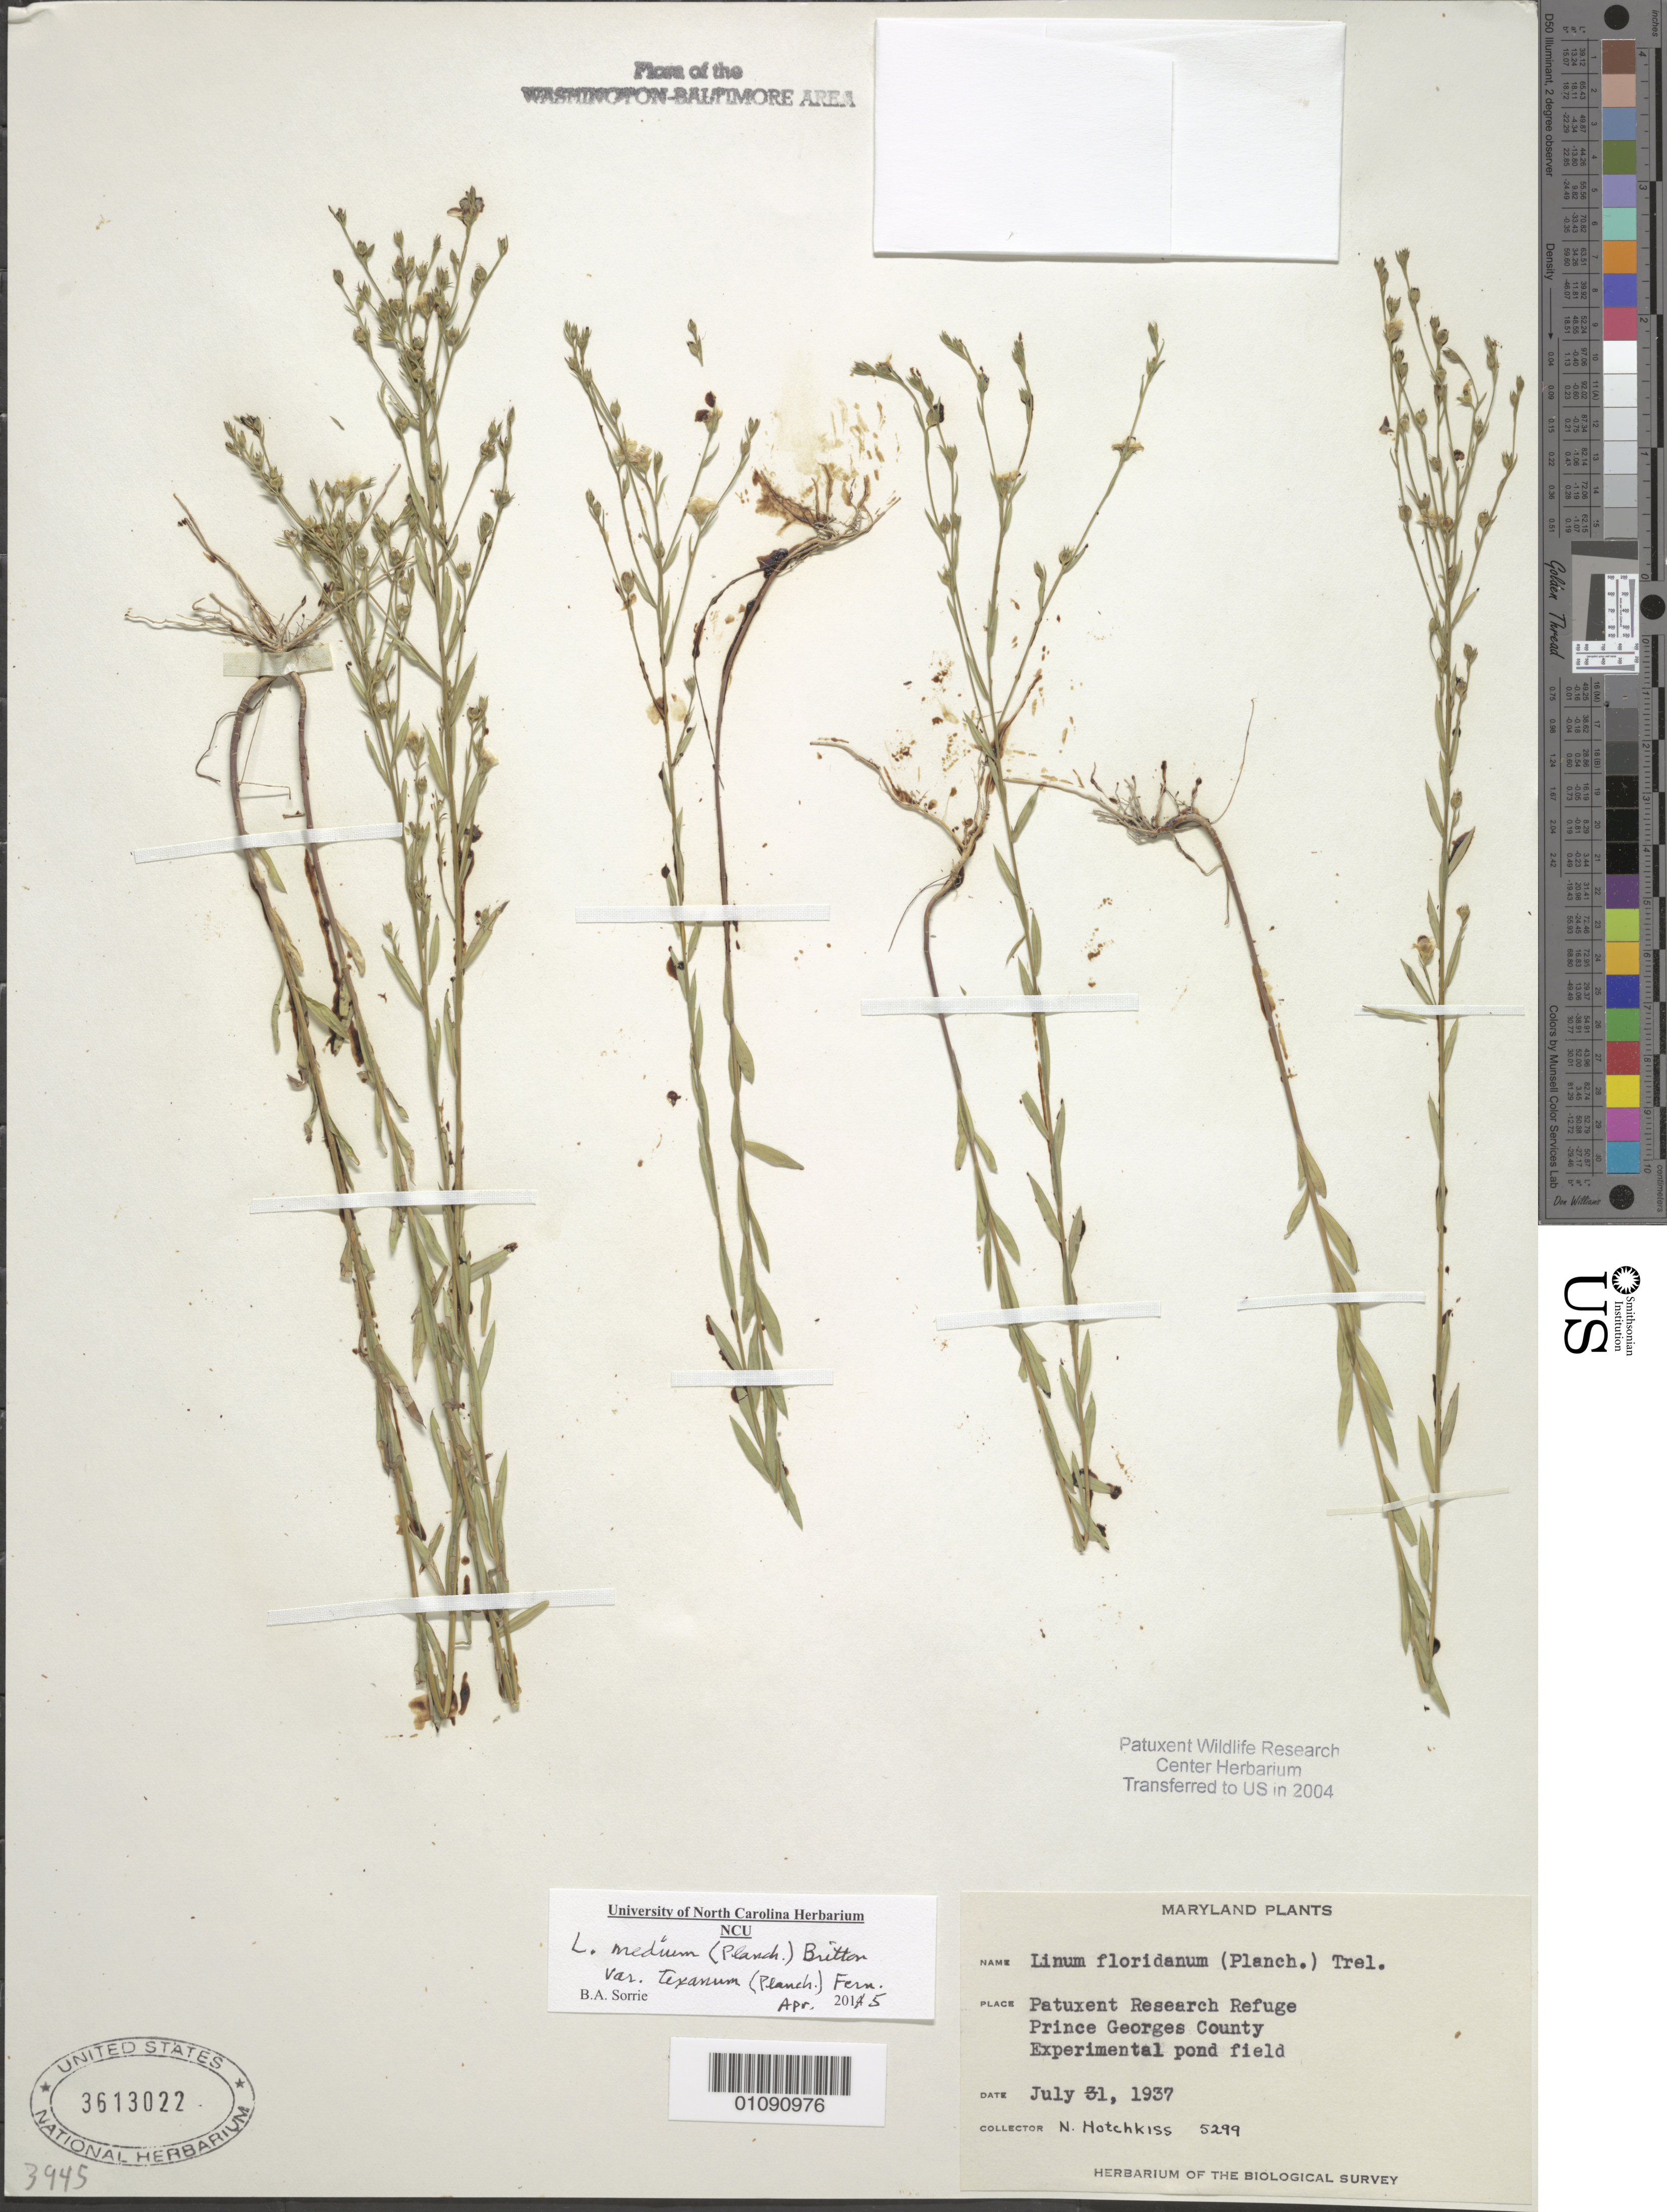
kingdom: Plantae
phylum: Tracheophyta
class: Magnoliopsida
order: Malpighiales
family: Linaceae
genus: Linum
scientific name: Linum floridanum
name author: (Planch.) Trel.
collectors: N. Hotchkiss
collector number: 5299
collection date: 1937-07-31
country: United States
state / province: Maryland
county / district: Prince George's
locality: Patuxent Wildlife Refuge.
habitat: Experimental pond field.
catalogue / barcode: US 3613022